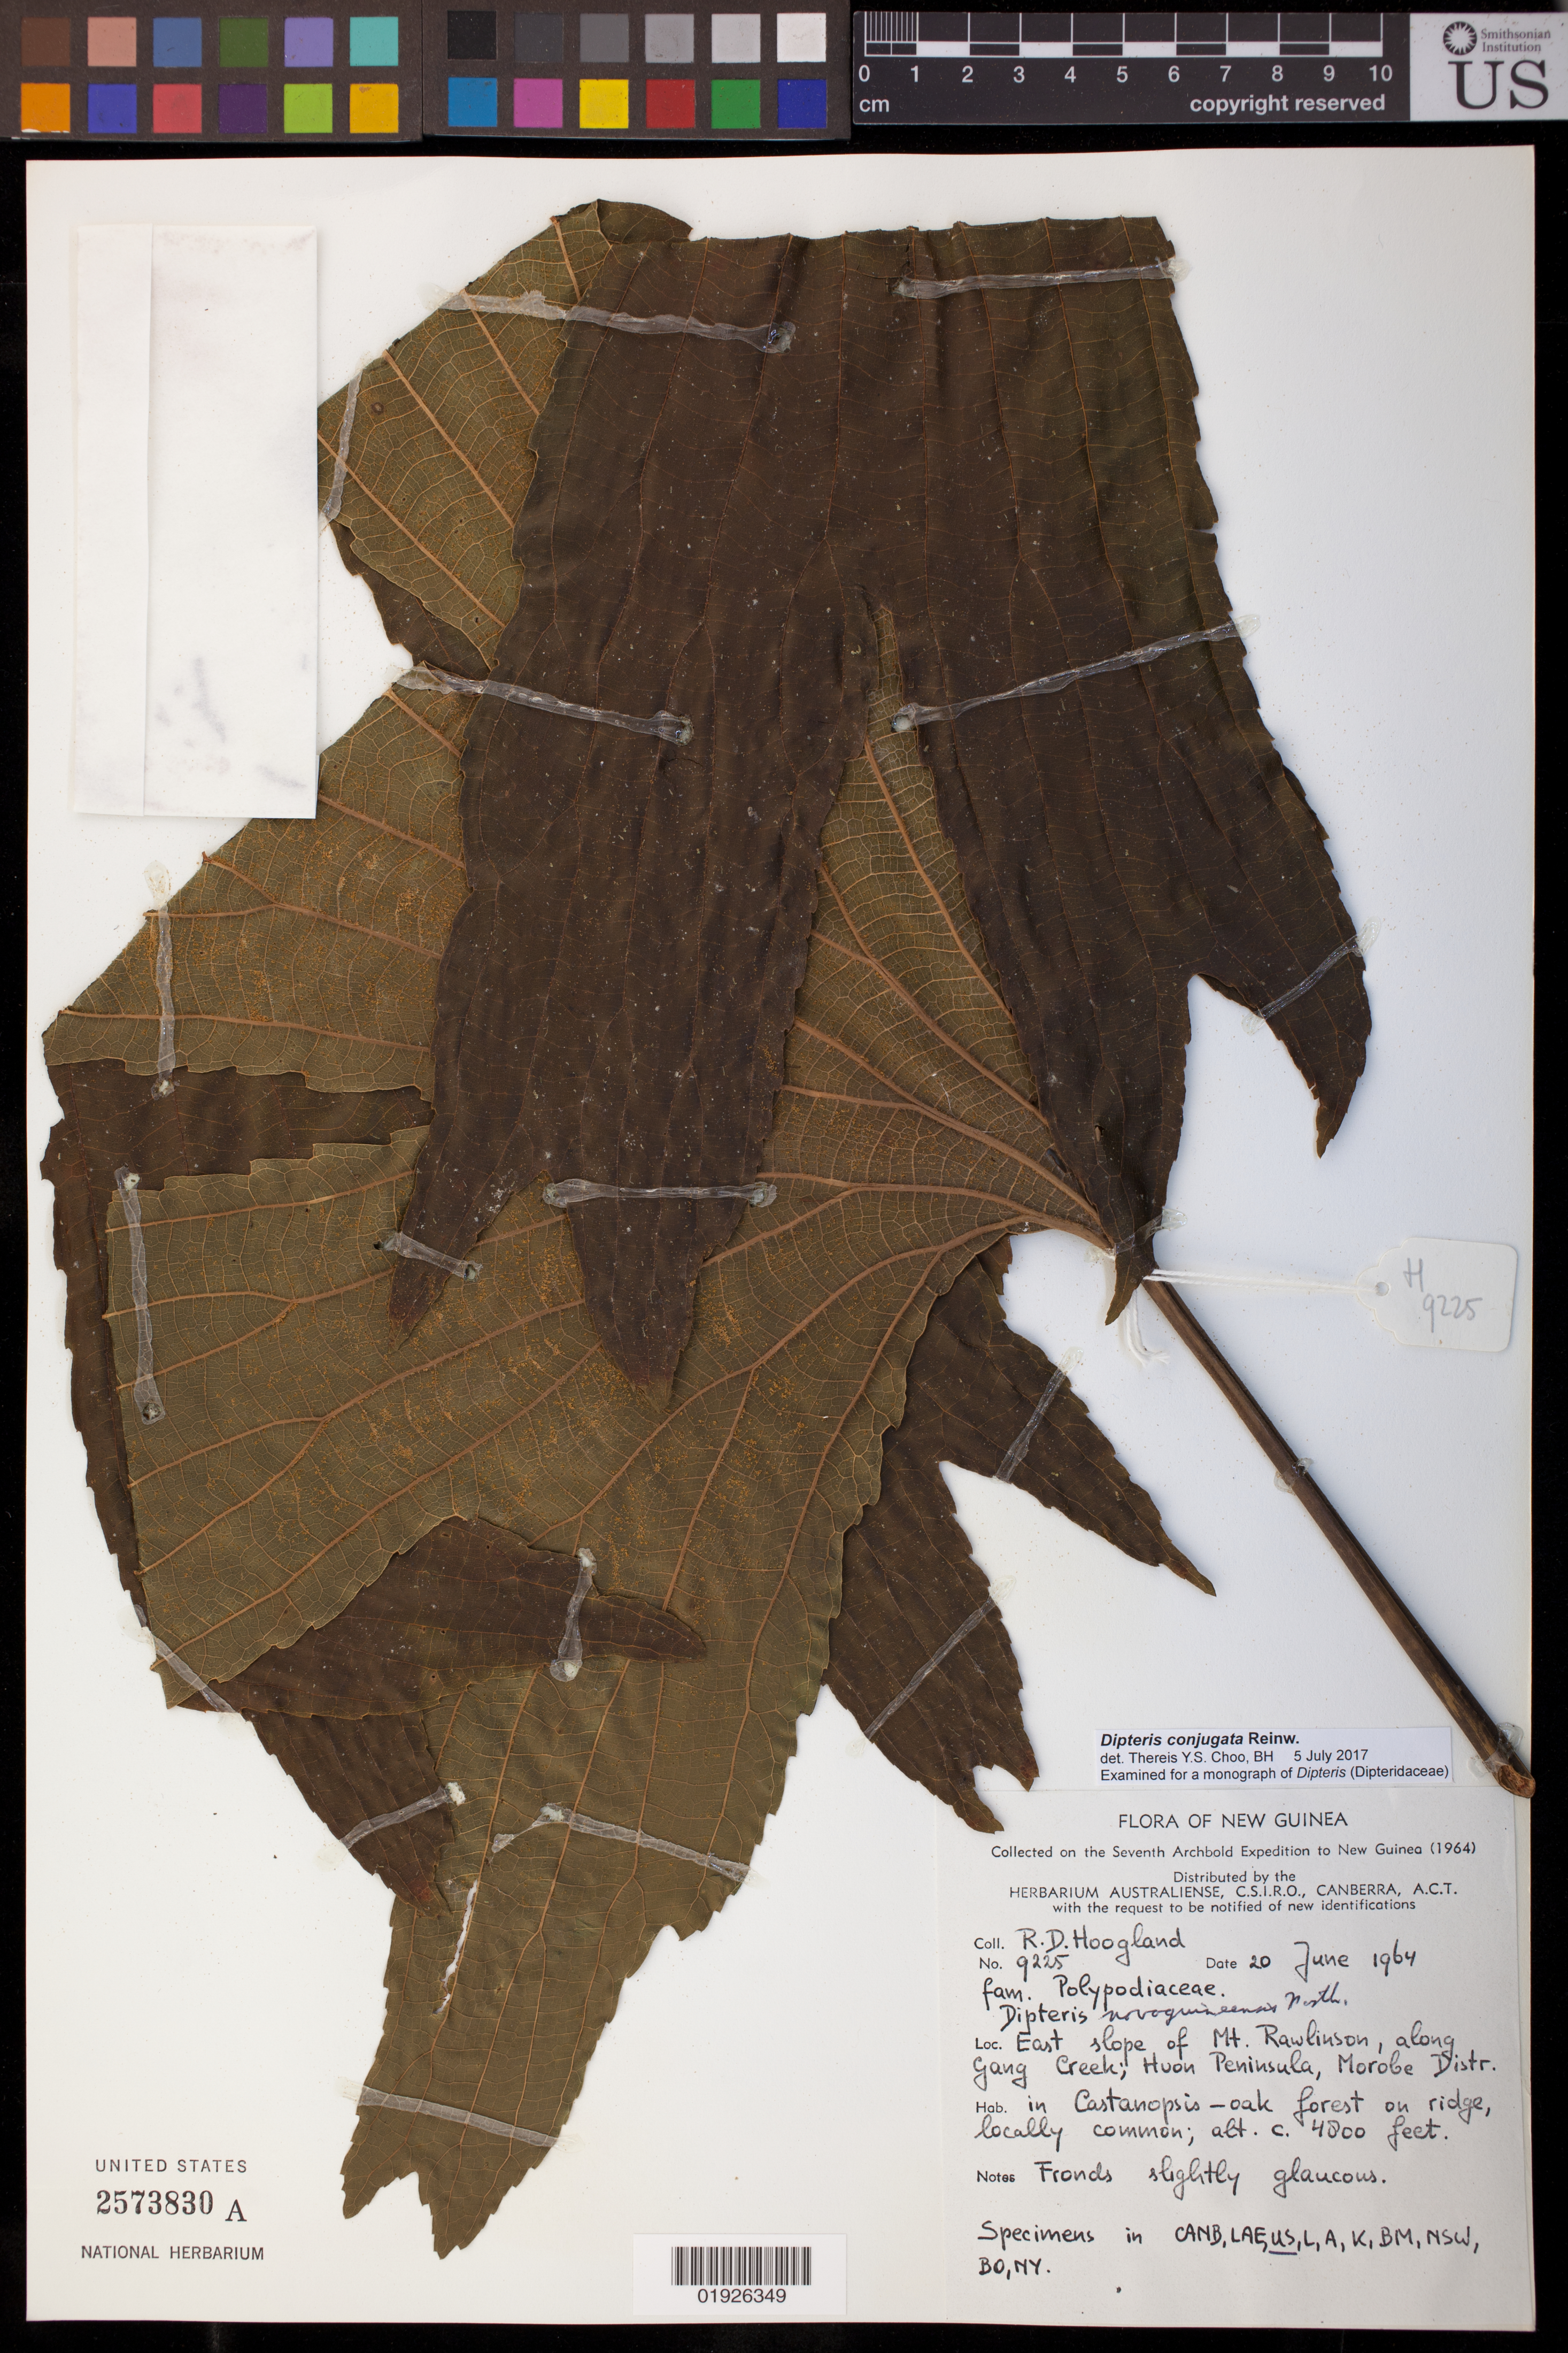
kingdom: Plantae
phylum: Tracheophyta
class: Polypodiopsida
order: Gleicheniales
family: Dipteridaceae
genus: Dipteris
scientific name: Dipteris conjugata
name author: Reinw.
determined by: Choo, Thereis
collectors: R. D. Hoogland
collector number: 9225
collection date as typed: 20 Jun 1964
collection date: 1964-06-20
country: Papua New Guinea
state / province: Morobe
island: New Guinea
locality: East slope of Mt. Rawlinson, along Gang Creek; Huon Peninsula, Morobe Distr.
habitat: In Castanopsis - oak forest on ridge.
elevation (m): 1463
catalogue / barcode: US 2573830A